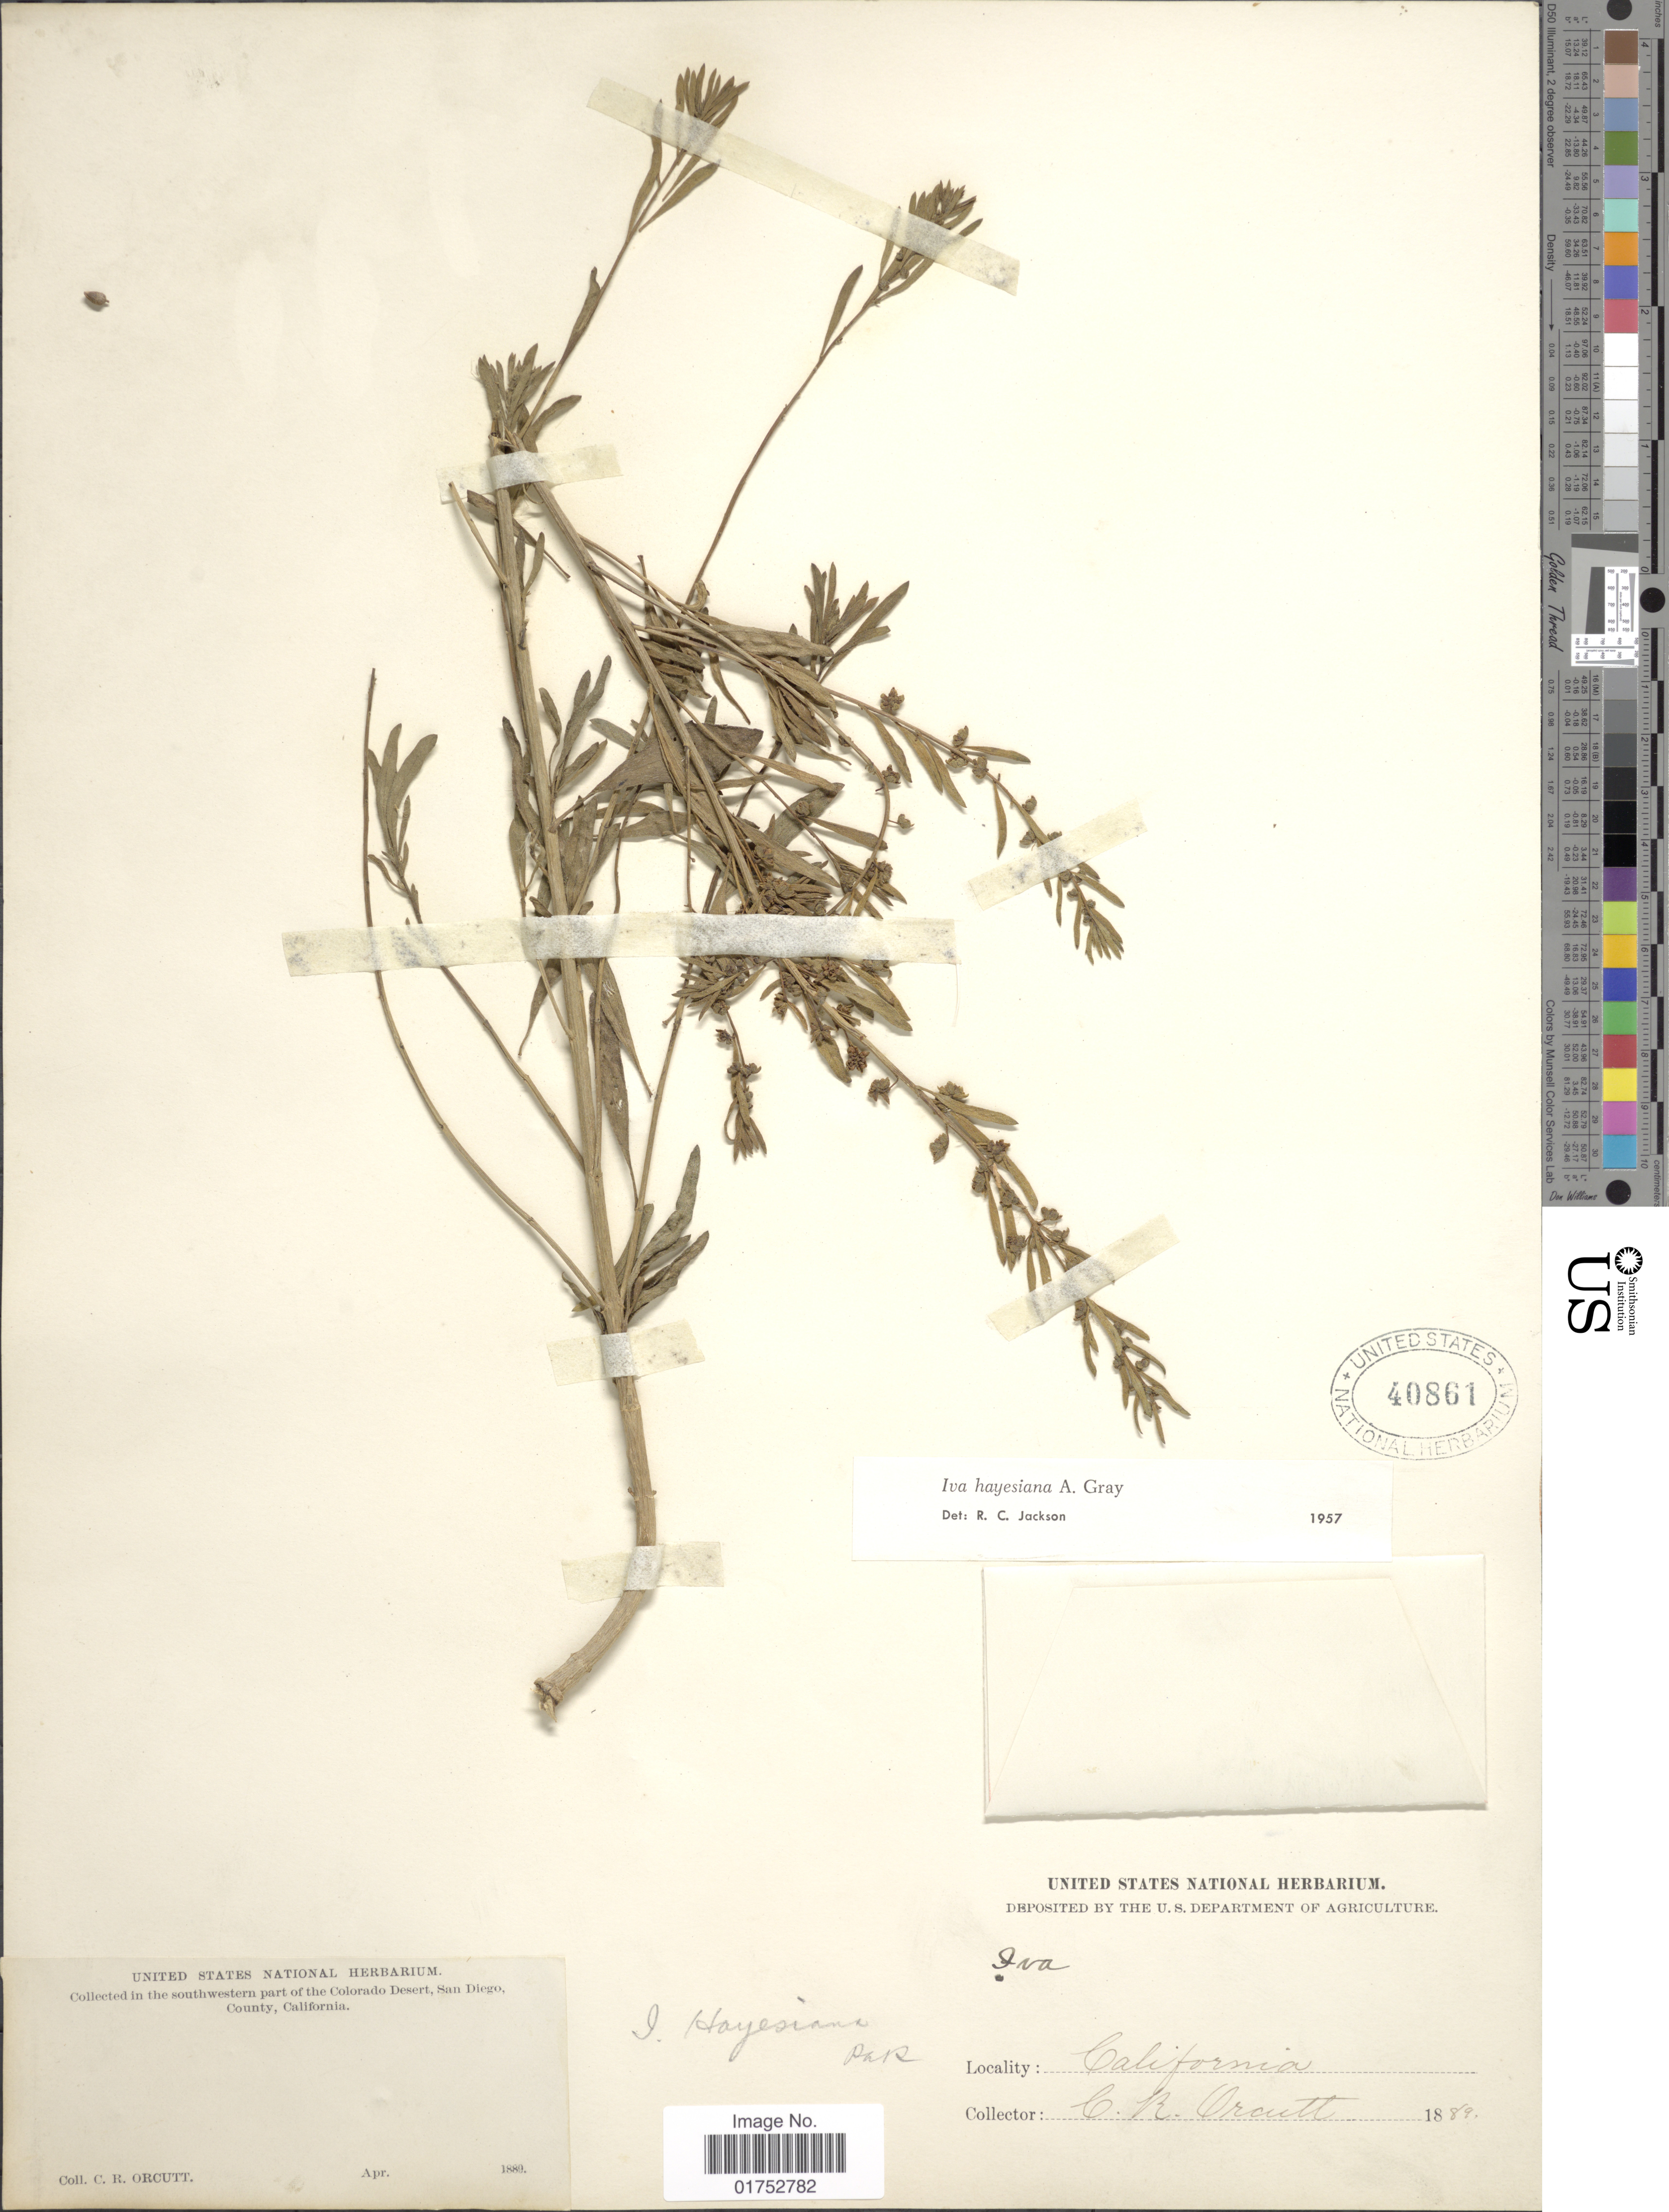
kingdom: Plantae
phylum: Tracheophyta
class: Magnoliopsida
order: Asterales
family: Asteraceae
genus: Iva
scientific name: Iva hayesiana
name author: A. Gray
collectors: C. R. Orcutt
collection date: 1889-04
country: United States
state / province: California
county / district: San Diego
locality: Southwestern part of the Colorado Desert, San Diego, County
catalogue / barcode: US 40861